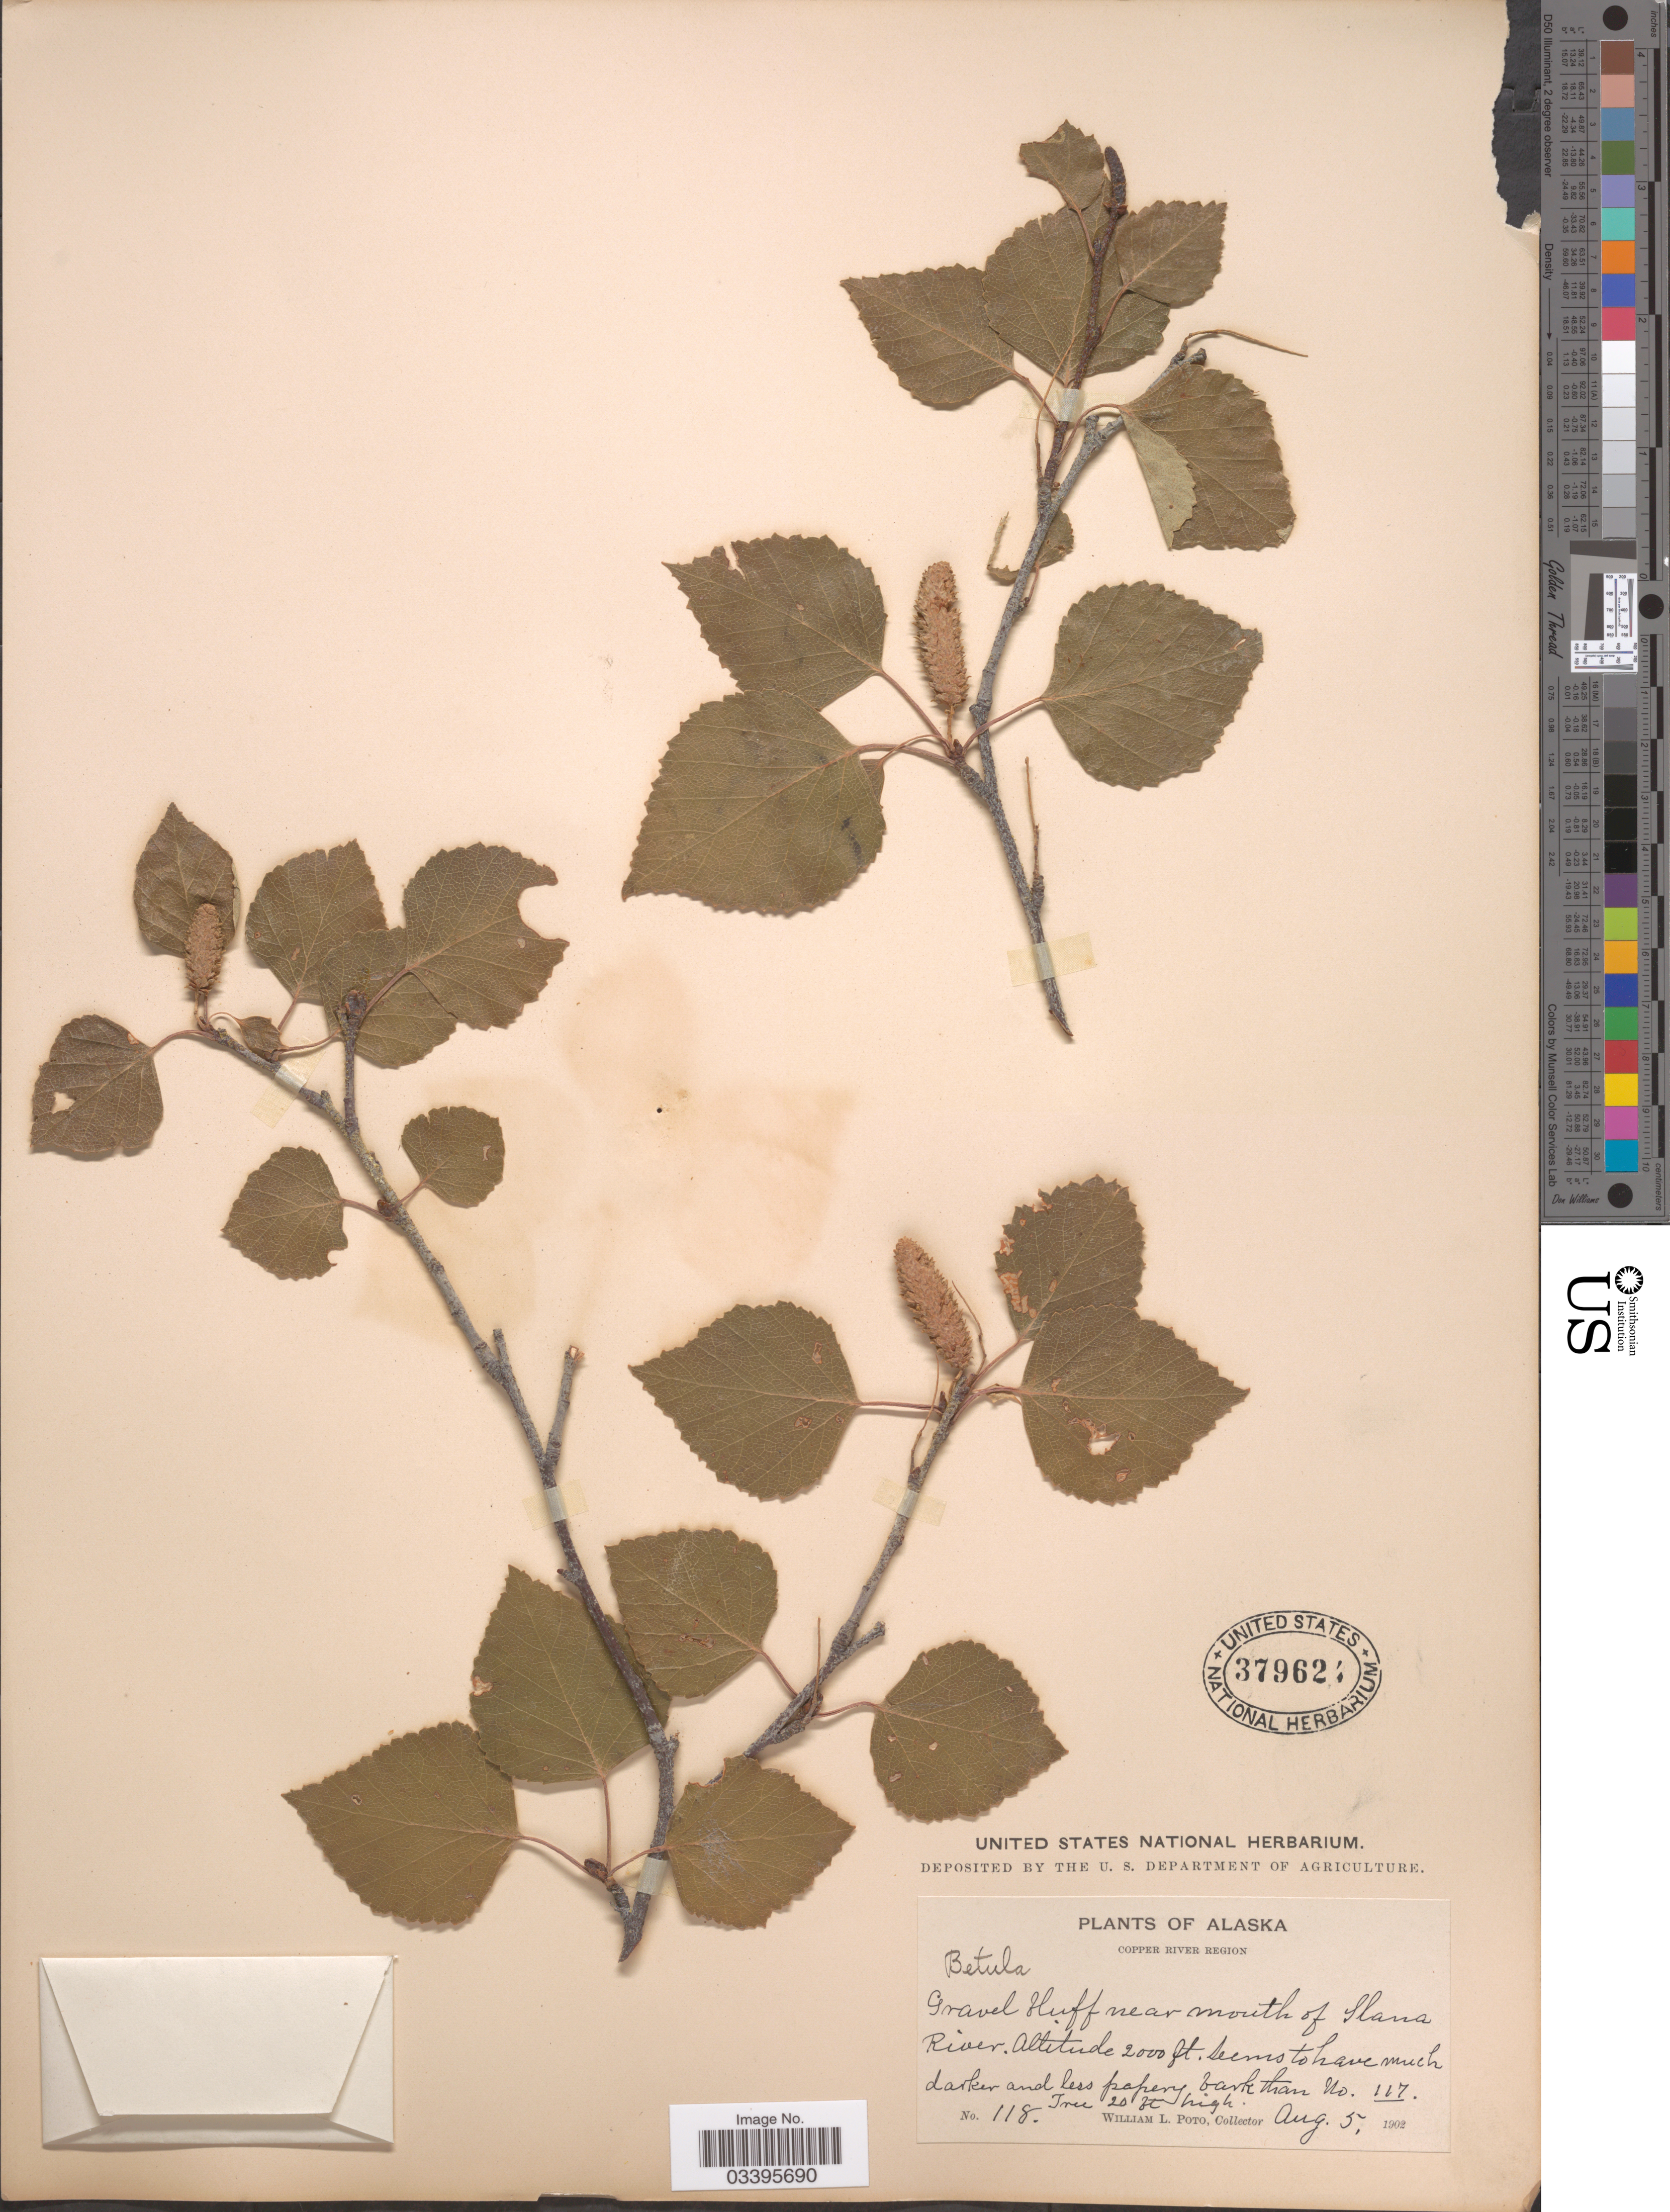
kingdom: Plantae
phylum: Tracheophyta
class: Magnoliopsida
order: Fagales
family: Betulaceae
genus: Betula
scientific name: Betula kenaica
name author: W.H. Evans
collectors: W. Poto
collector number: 118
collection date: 1902-08-05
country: United States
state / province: Alaska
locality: Copper River Region. Gravel bluff near mouth of Slana River.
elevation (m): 610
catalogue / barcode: US 379624